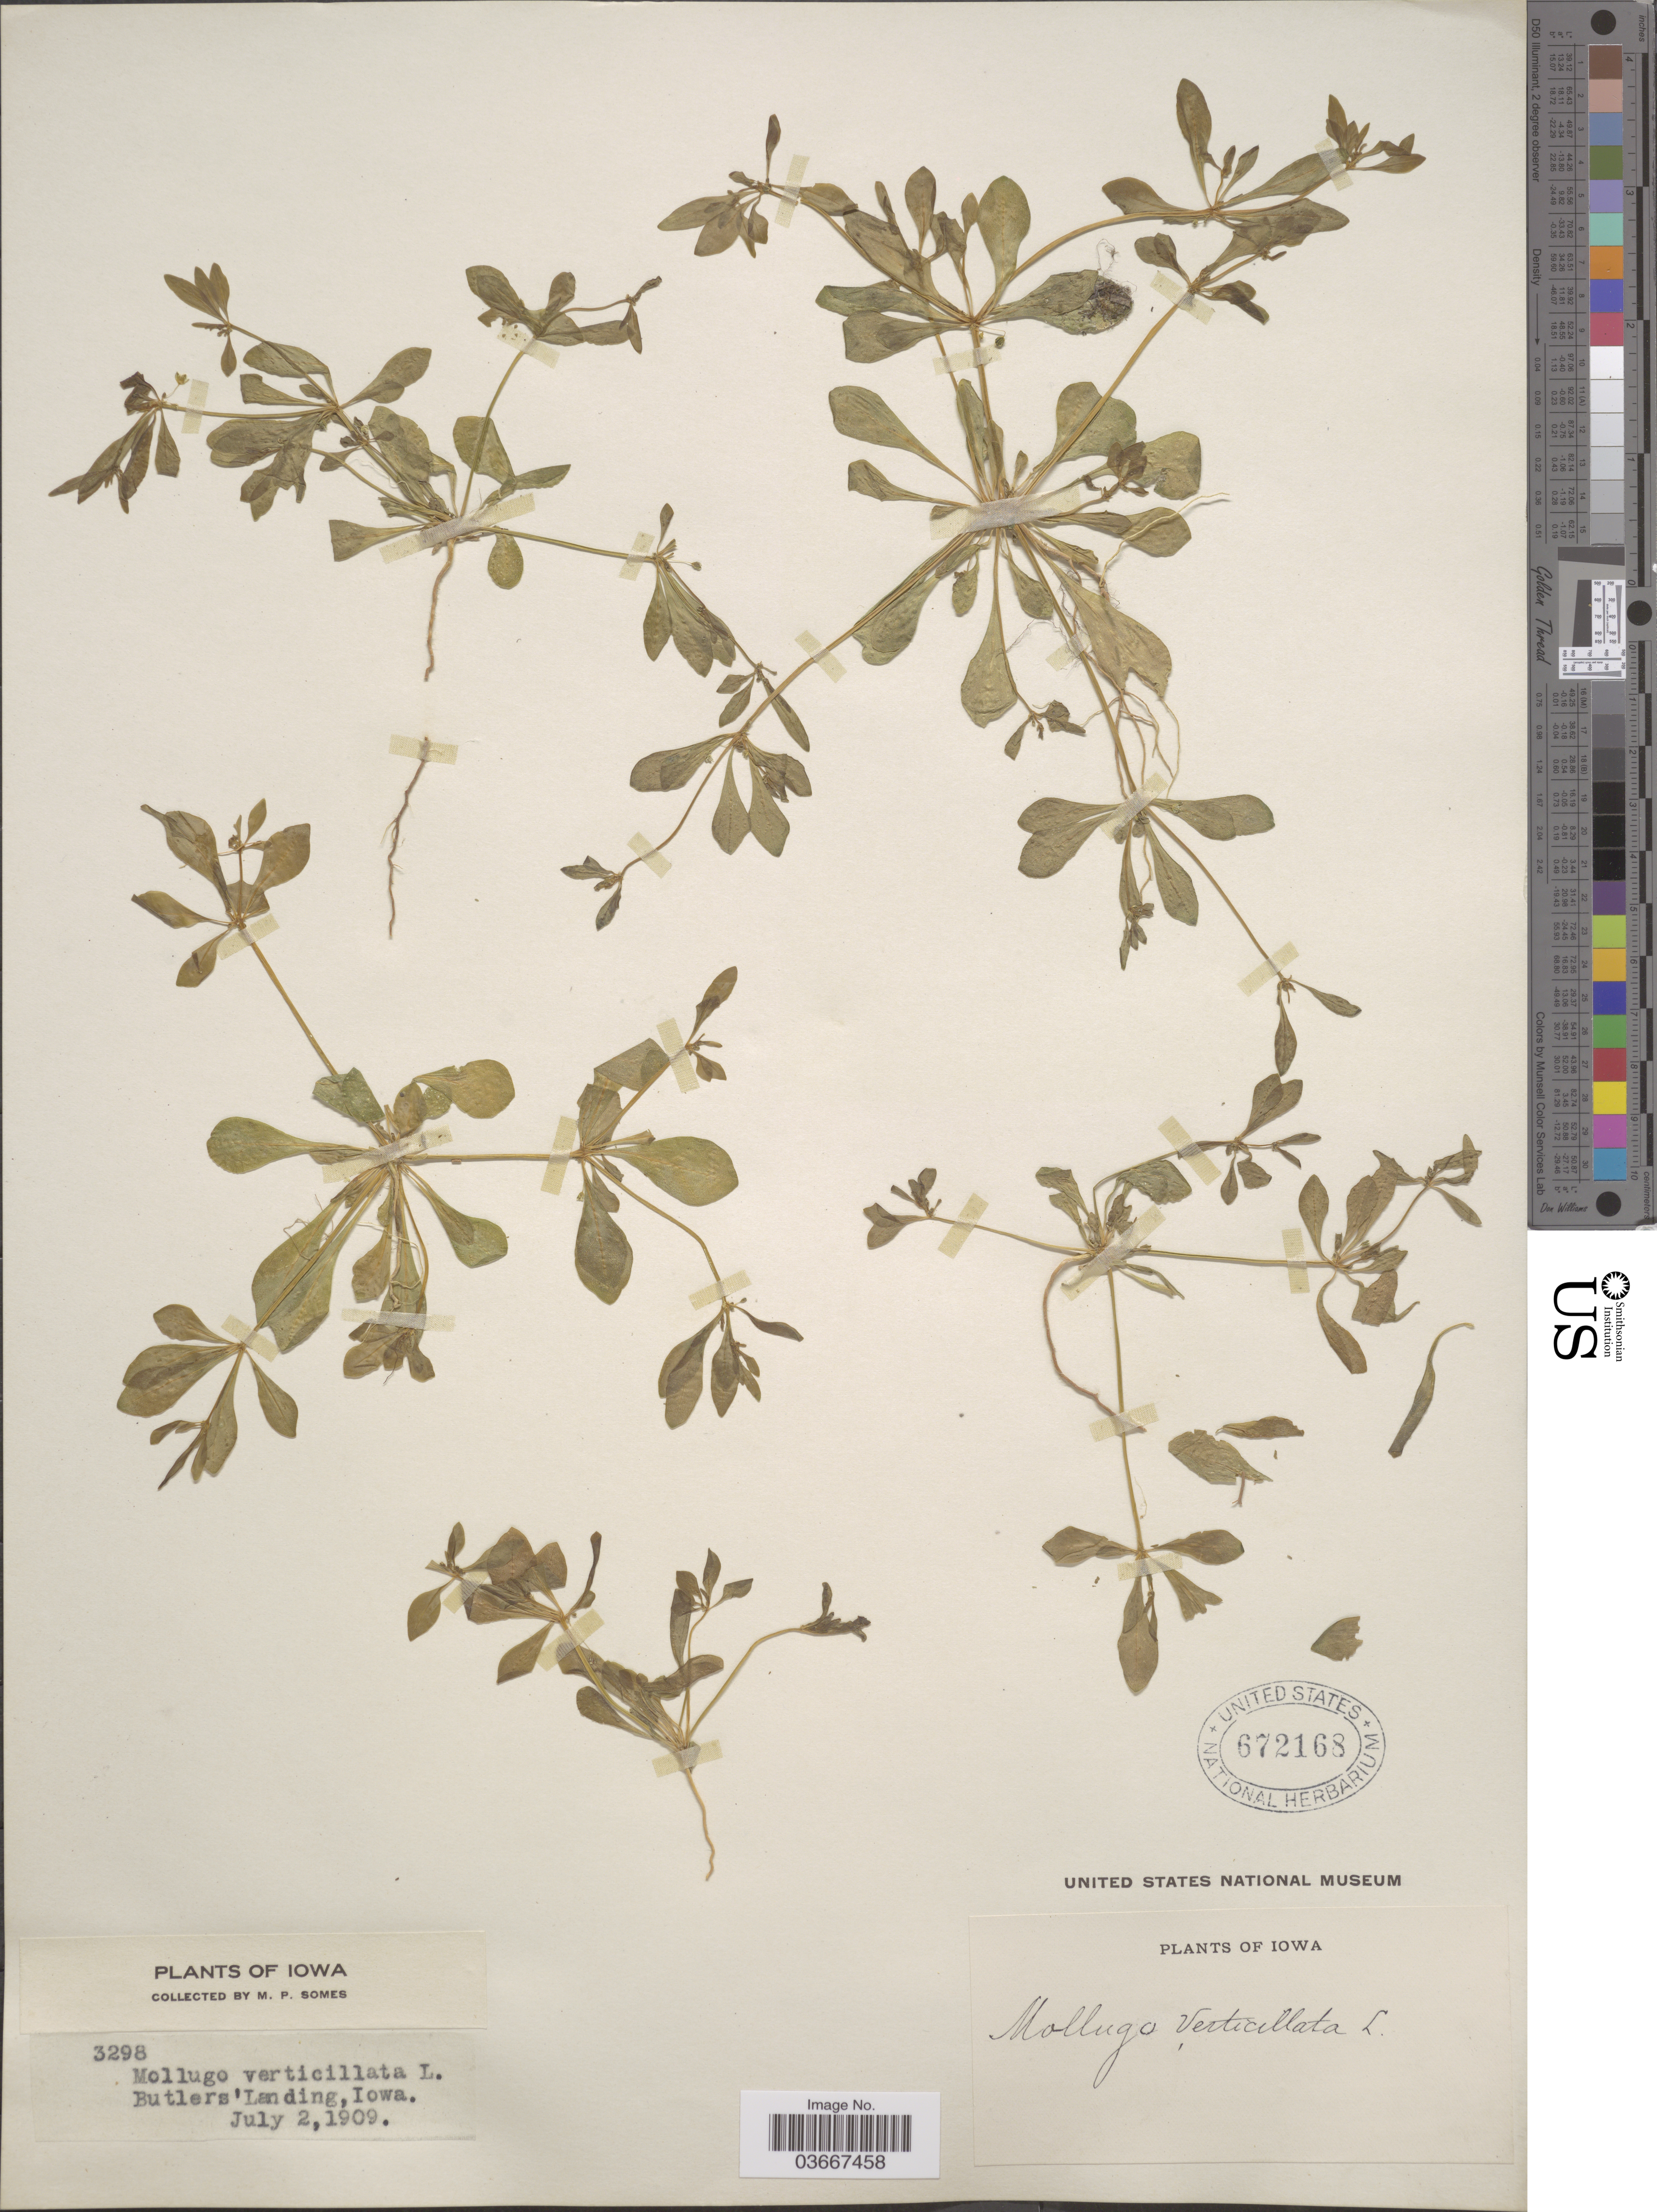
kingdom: Plantae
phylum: Tracheophyta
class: Magnoliopsida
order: Caryophyllales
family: Molluginaceae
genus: Mollugo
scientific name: Mollugo verticillata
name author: L.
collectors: M. Somes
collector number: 3298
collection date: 1909-07-02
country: United States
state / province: Iowa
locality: Butlers' Landing.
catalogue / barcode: US 672168